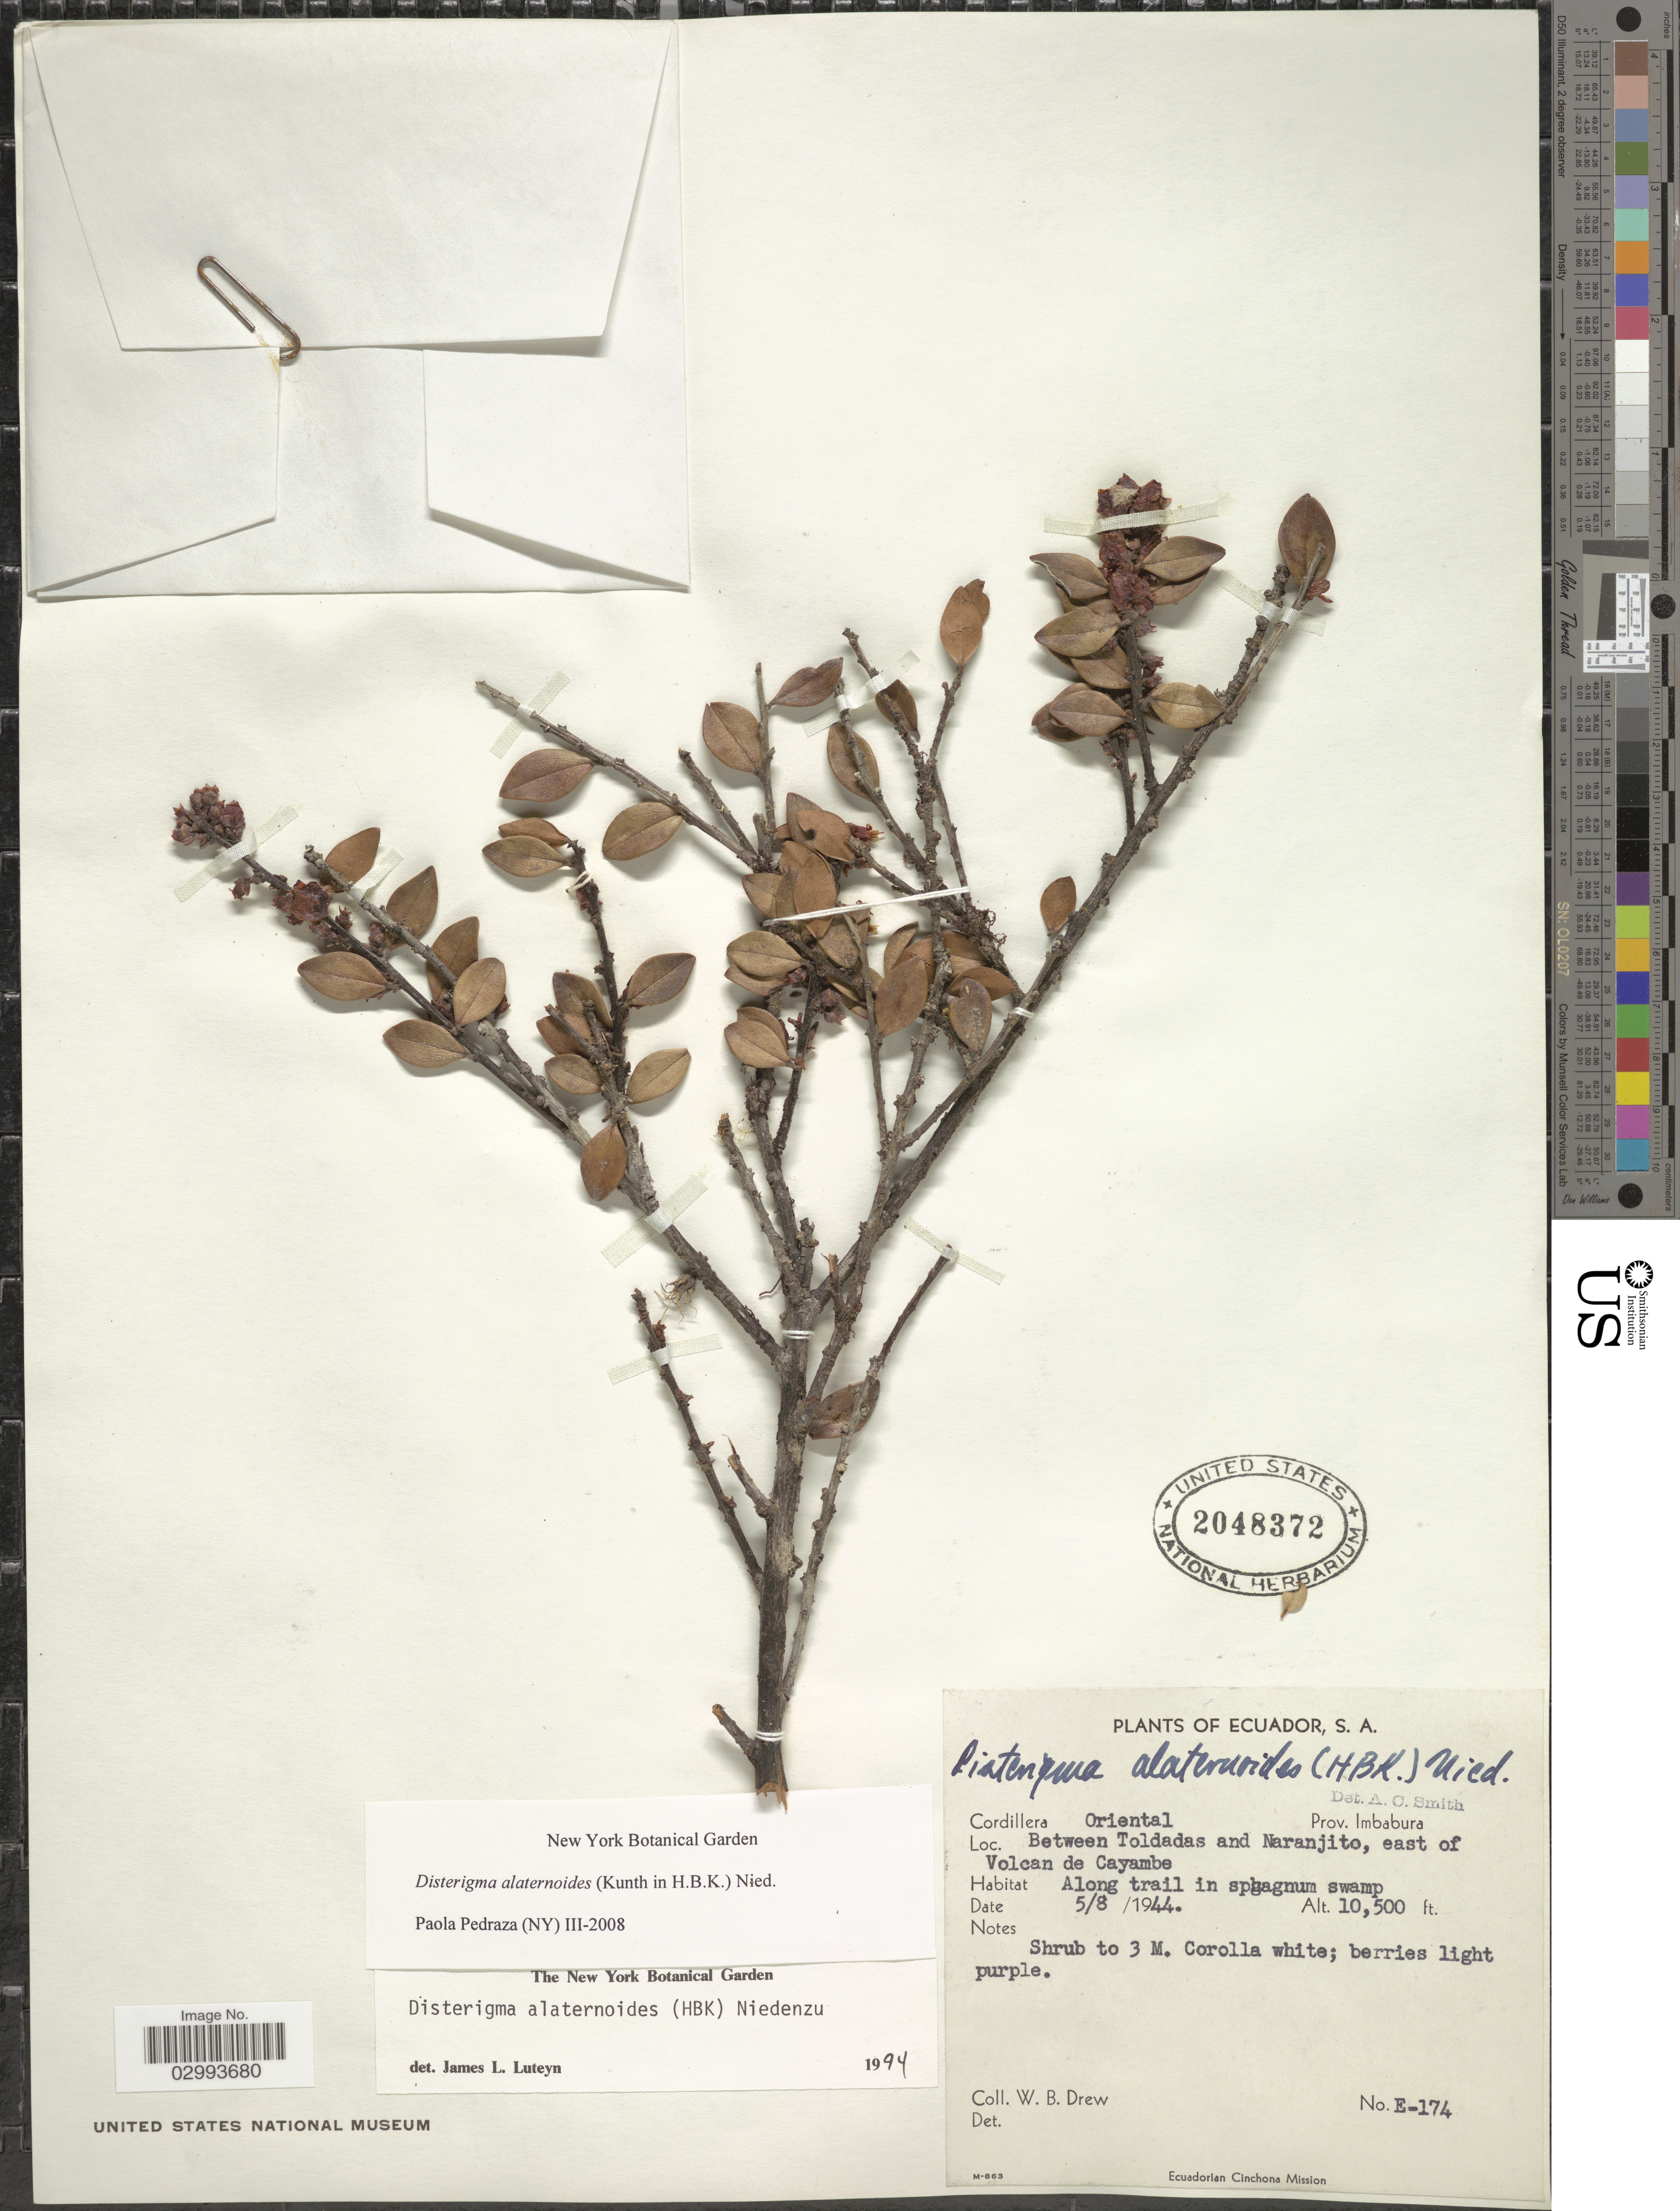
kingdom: Plantae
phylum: Tracheophyta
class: Magnoliopsida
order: Ericales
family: Ericaceae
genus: Disterigma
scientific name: Disterigma alaternoides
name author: (Kunth) Nied.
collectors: W. B. Drew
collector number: E-174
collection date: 1944-08-05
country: Ecuador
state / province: Imbabura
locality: Cordillera Oriental, Between Toldadas and Naranjito, east of Volcan de Cayambe.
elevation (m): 3200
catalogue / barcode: US 2048372